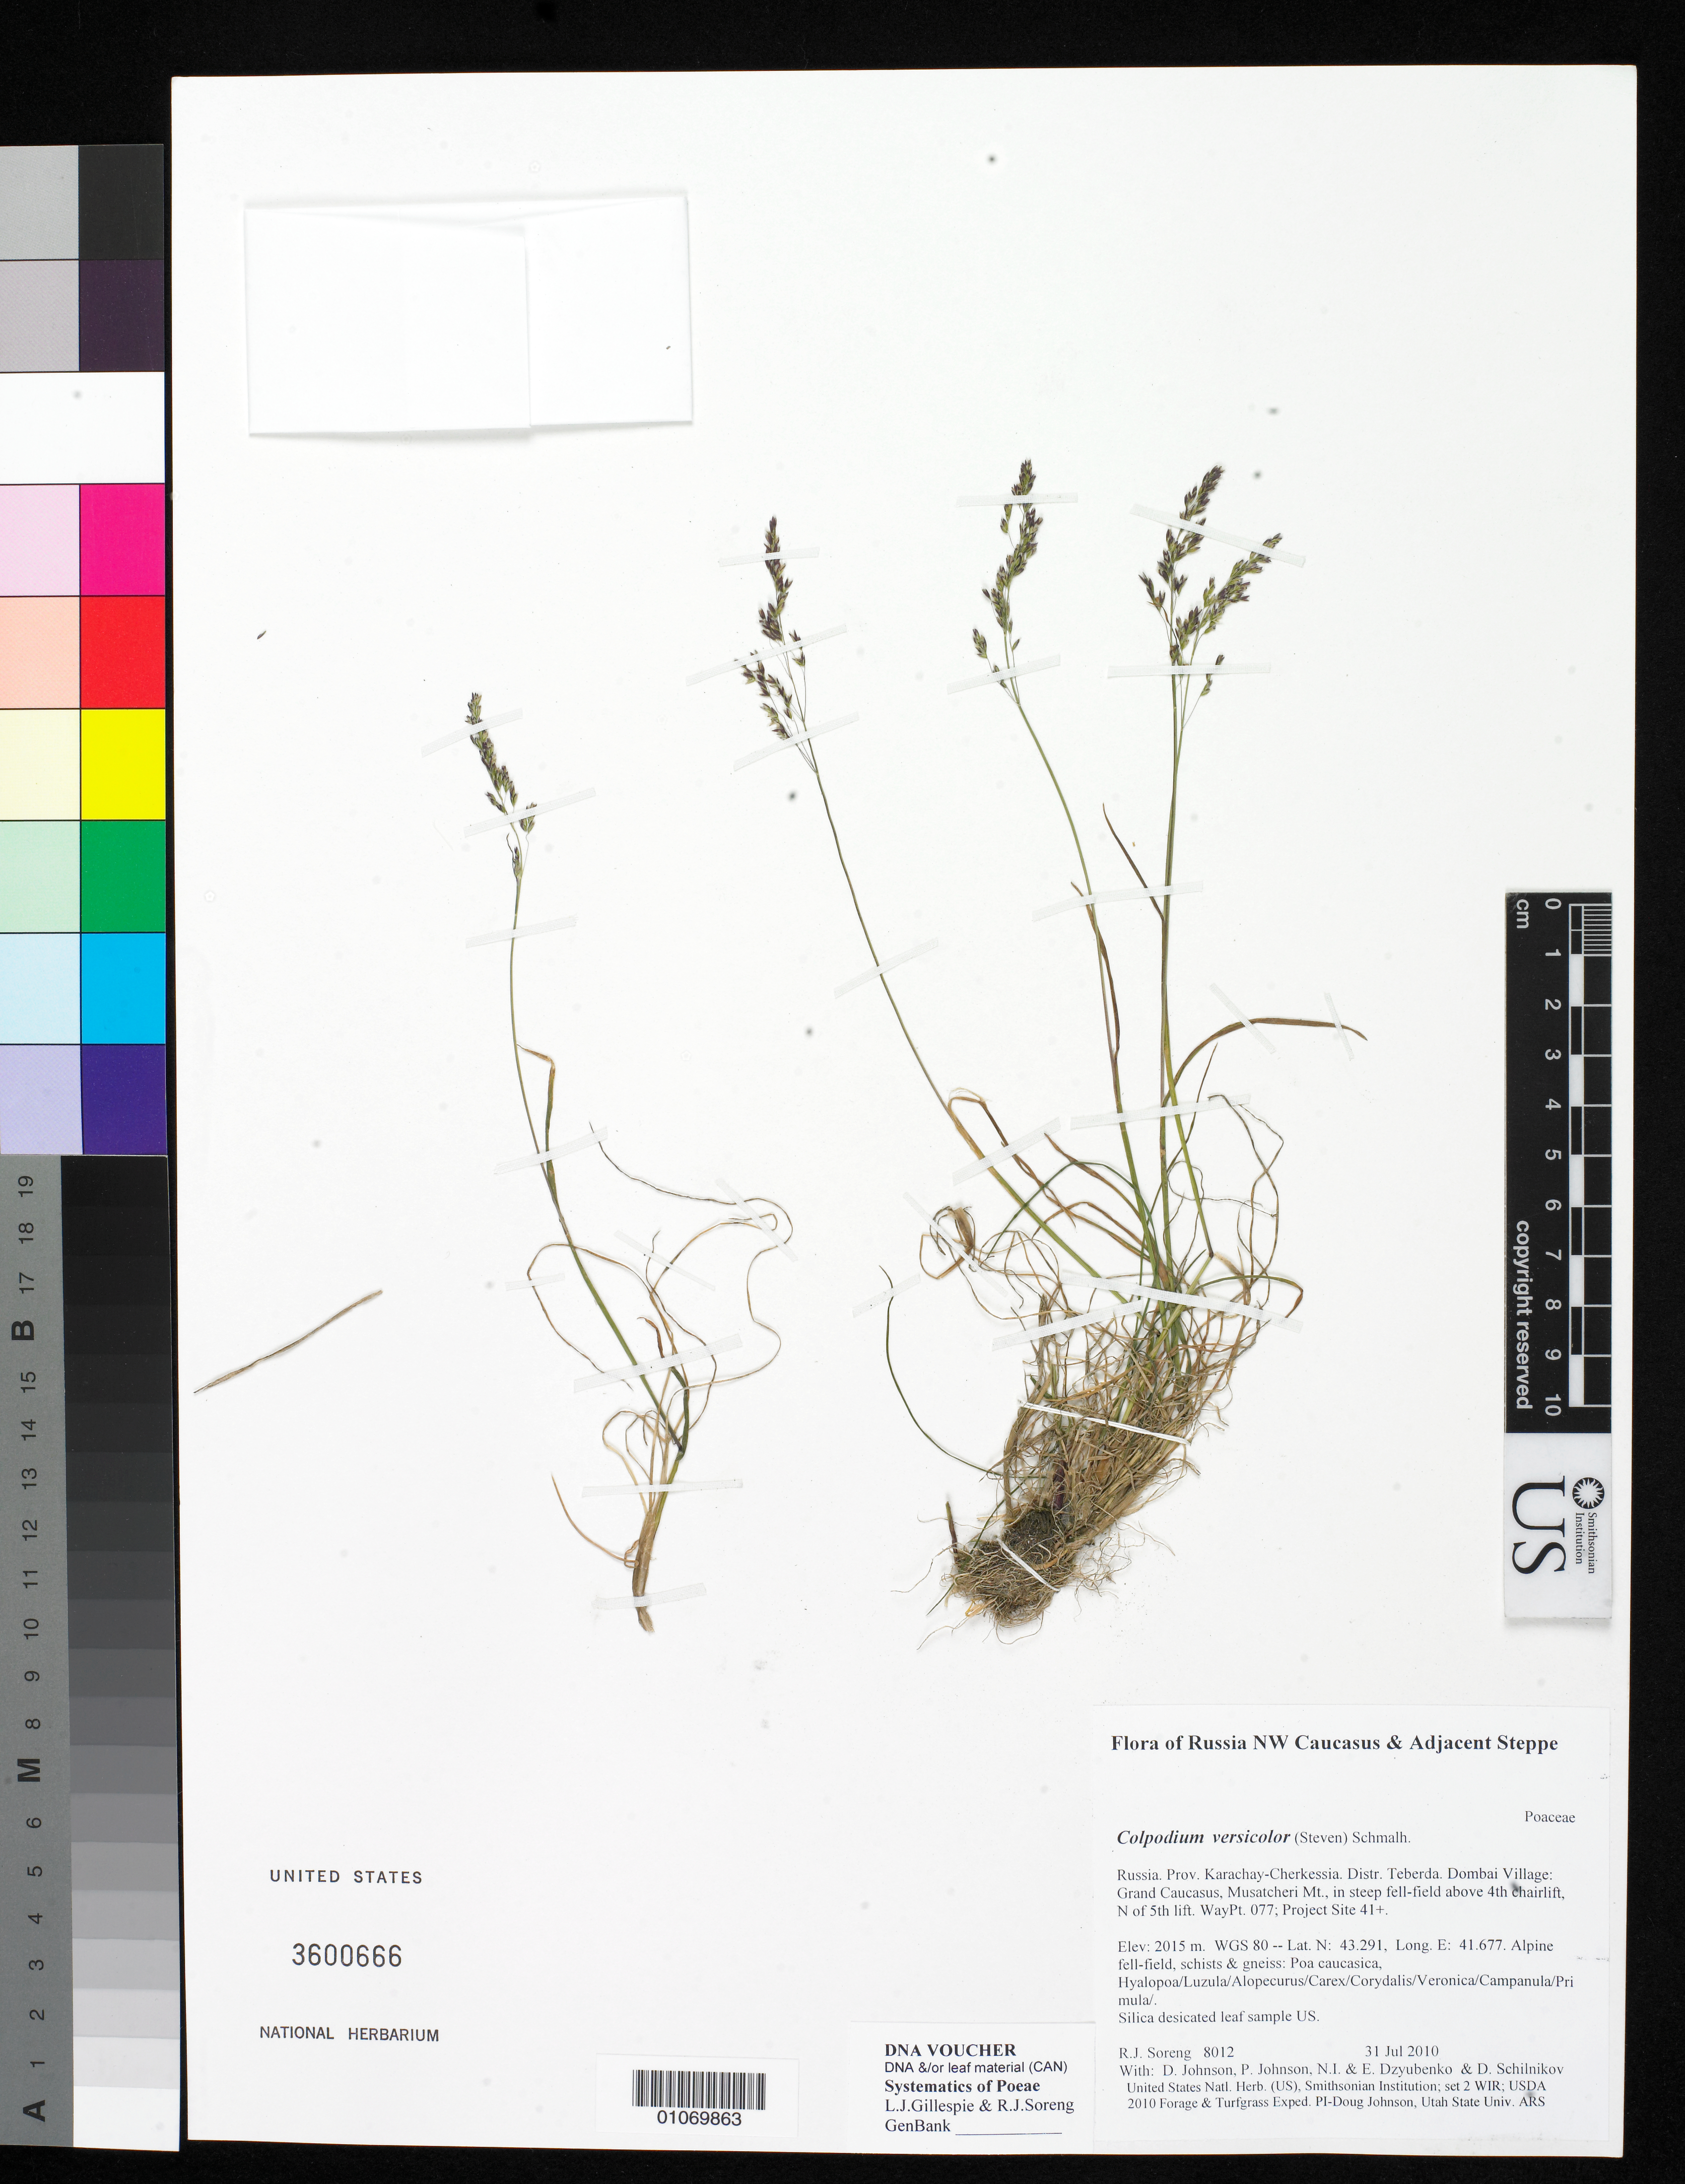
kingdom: Plantae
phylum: Tracheophyta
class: Liliopsida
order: Poales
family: Poaceae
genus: Colpodium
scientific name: Colpodium versicolor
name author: (Steven) Schmalh.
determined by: Soreng, Robert J., Research Associate (BOT), Smithsonian Institution - National Museum of Natural History (UNITED STATES)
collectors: R. J. Soreng, D. Johnson, P. Johnson, N. Dzyubenko, E. Dzyubenko & D. Schilnikov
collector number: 8012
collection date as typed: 31 Jul 2010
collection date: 2010-07-31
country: Russian Federation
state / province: Karachay-Cherkess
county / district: Teberda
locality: Dombai Village: Grand Caucasus, Musatcheri Mt., in steep fell-field above 4th chairlift, N of 5th lift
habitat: Alpine fell-field, schists & gneiss: Poa caucasica, Hyalopoa/Luzula/Alopecurus/Carex/Corydalis/Veronica/Campanula/Primula/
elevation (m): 3015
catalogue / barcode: US 3600666